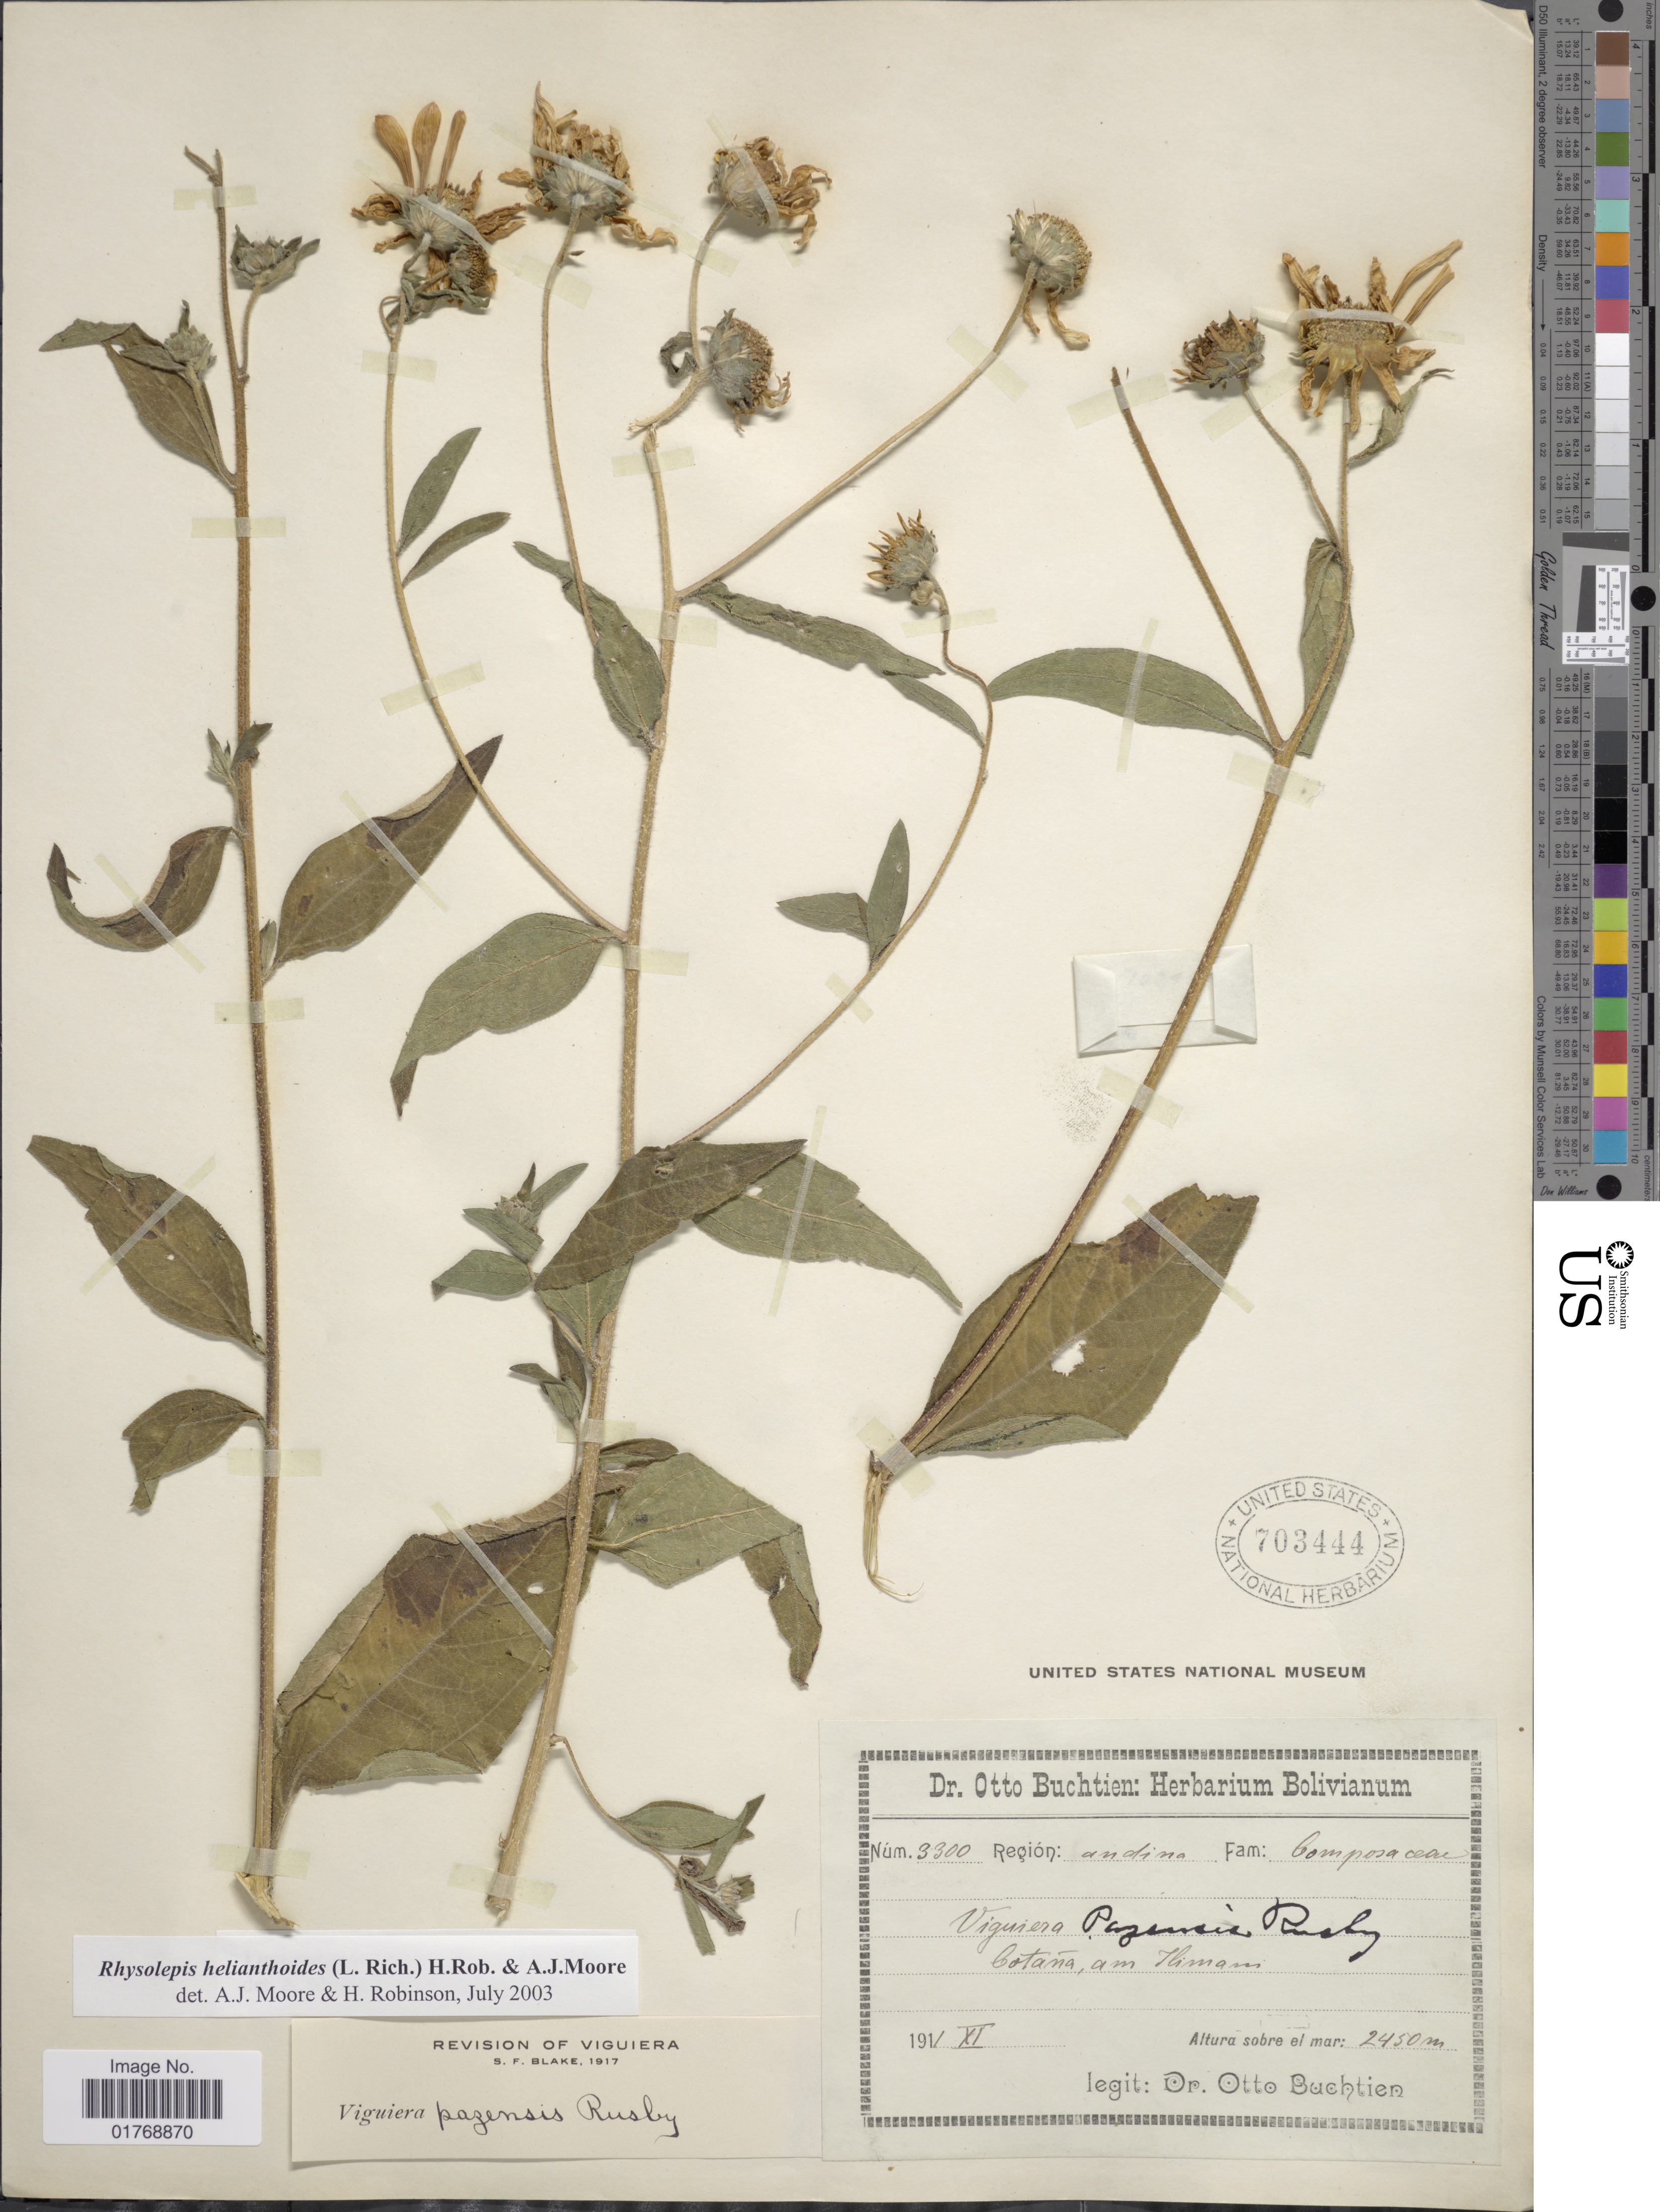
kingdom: Plantae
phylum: Tracheophyta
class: Magnoliopsida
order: Asterales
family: Asteraceae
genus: Viguiera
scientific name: Viguiera procumbens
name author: (Pers.) S.F. Blake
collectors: O. Buchtien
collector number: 3300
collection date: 1911-11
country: Bolivia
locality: Región: andina. Cotaña, am Illimani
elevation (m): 2450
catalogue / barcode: US 703444